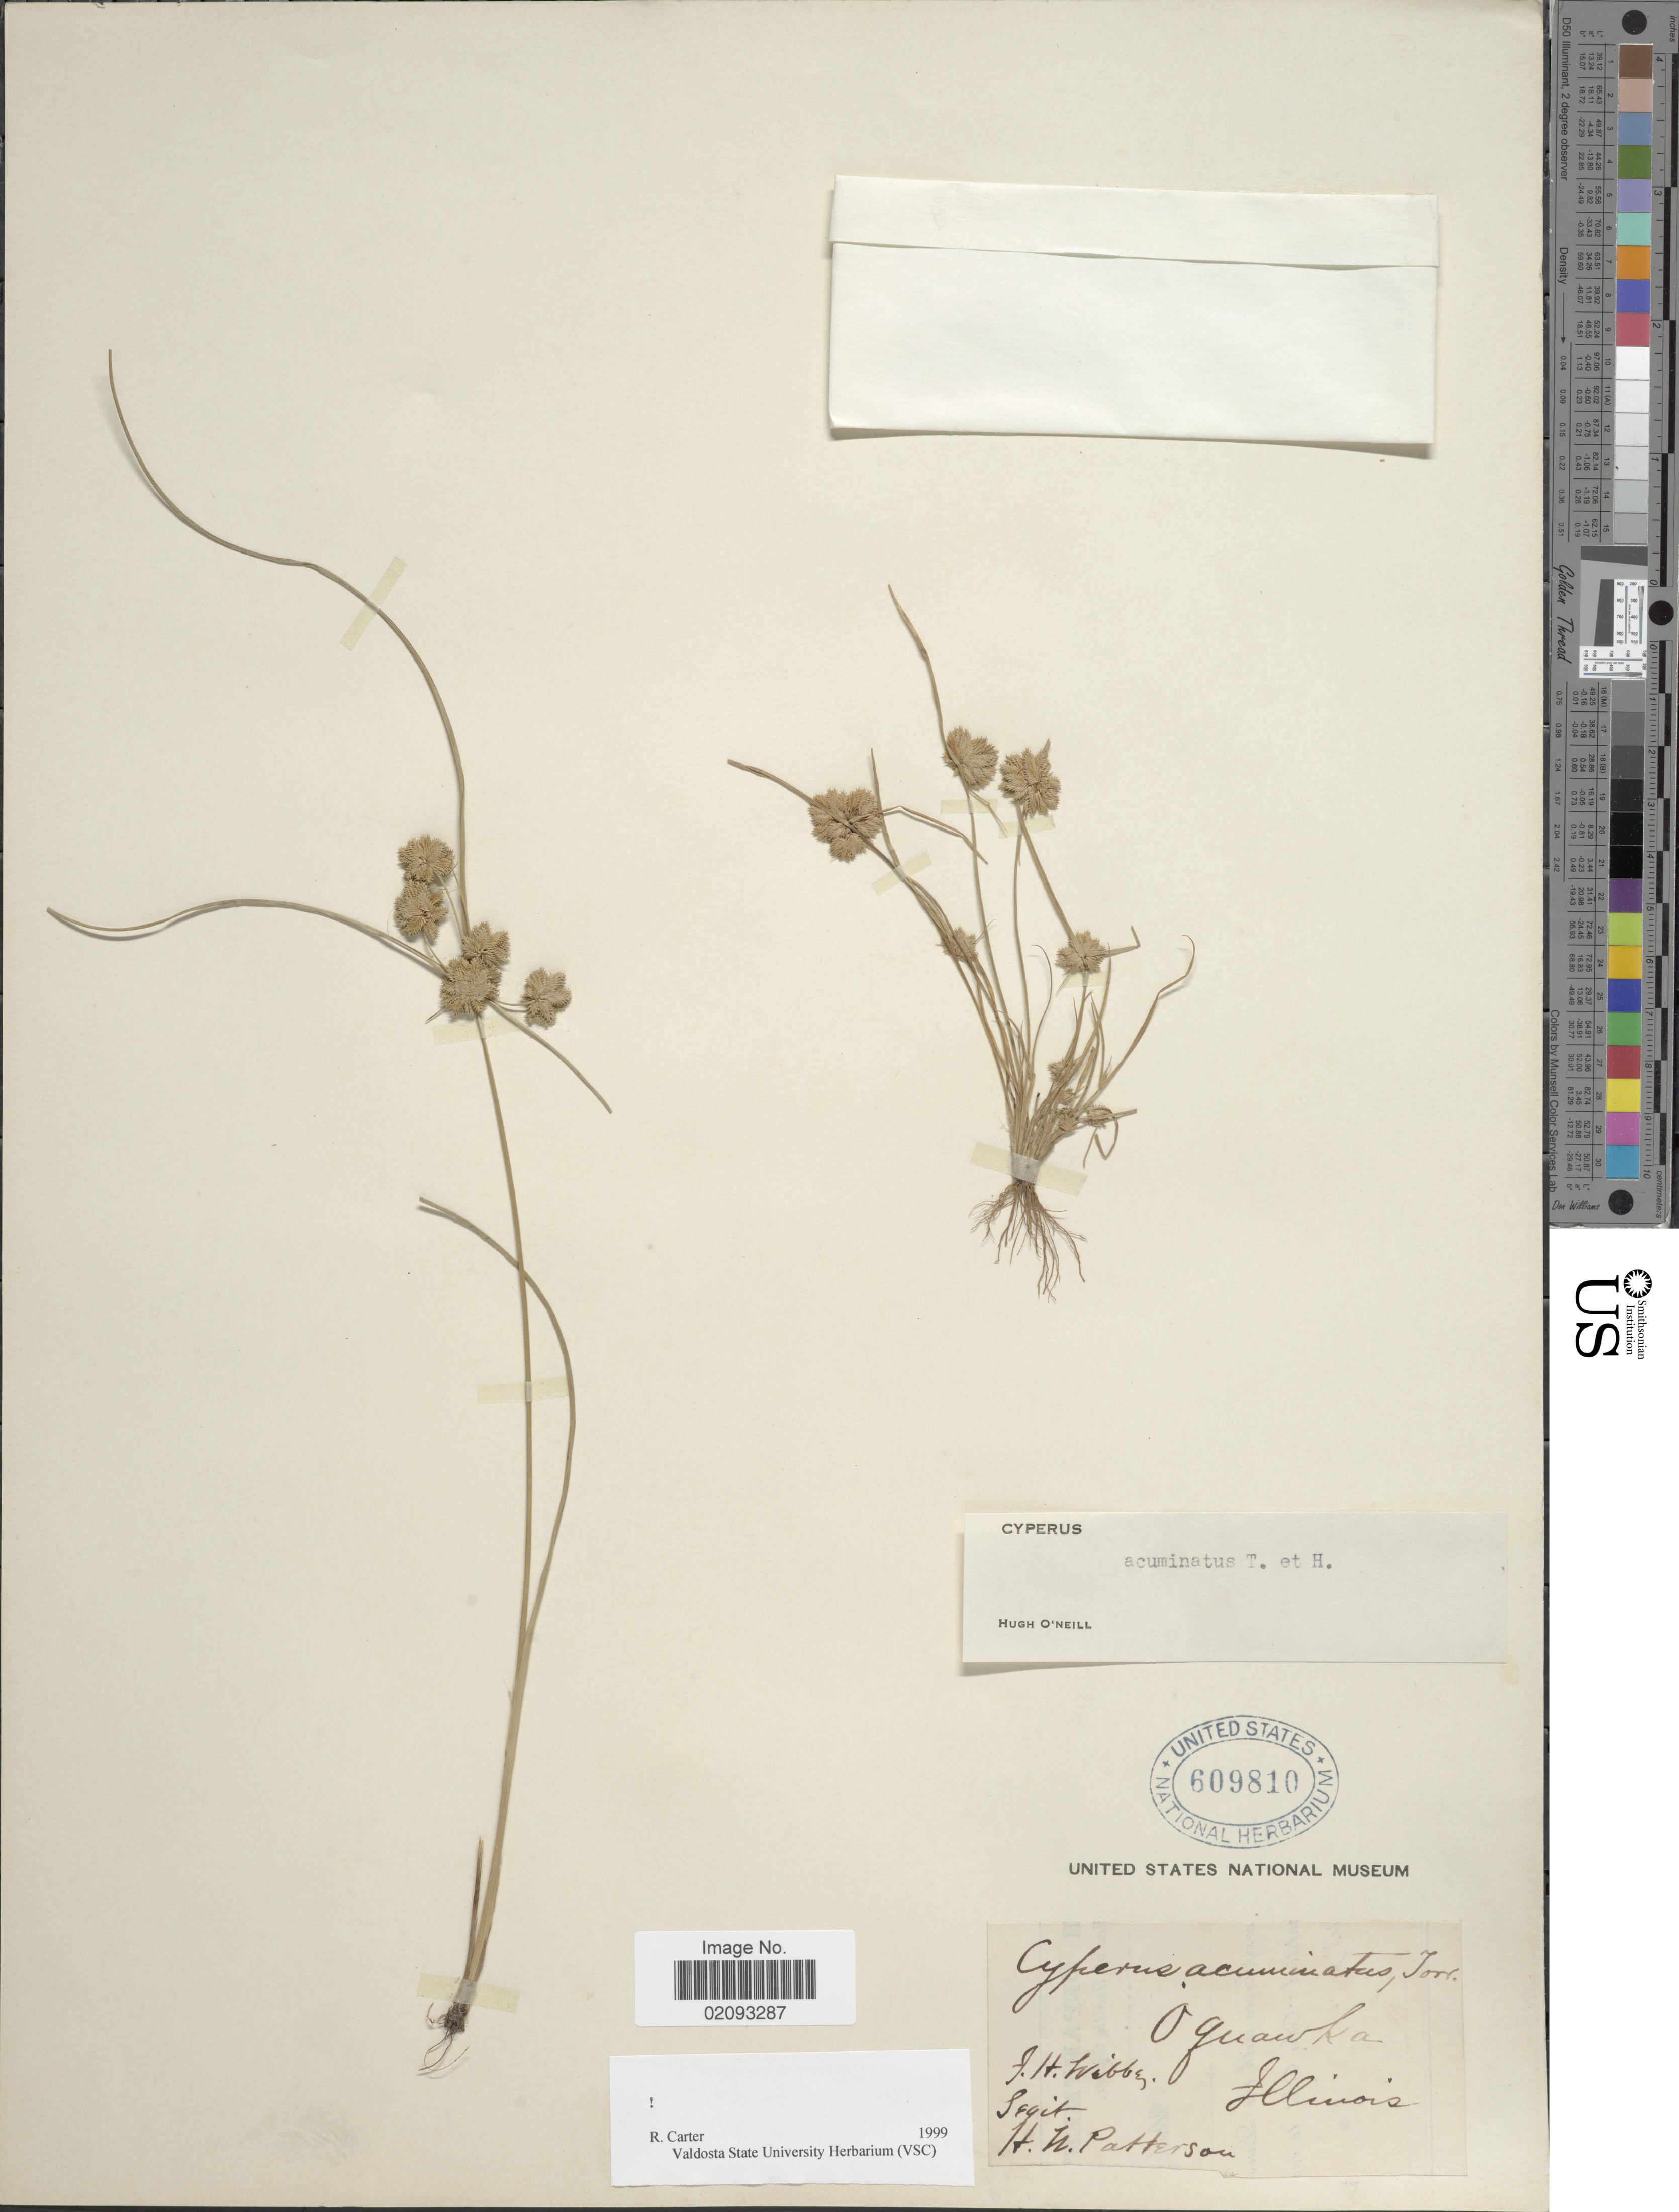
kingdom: Plantae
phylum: Tracheophyta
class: Liliopsida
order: Poales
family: Cyperaceae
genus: Cyperus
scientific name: Cyperus acuminatus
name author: Torr. & Hook.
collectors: H. N. Patterson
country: United States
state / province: Illinois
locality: Oquawka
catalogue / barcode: US 609810